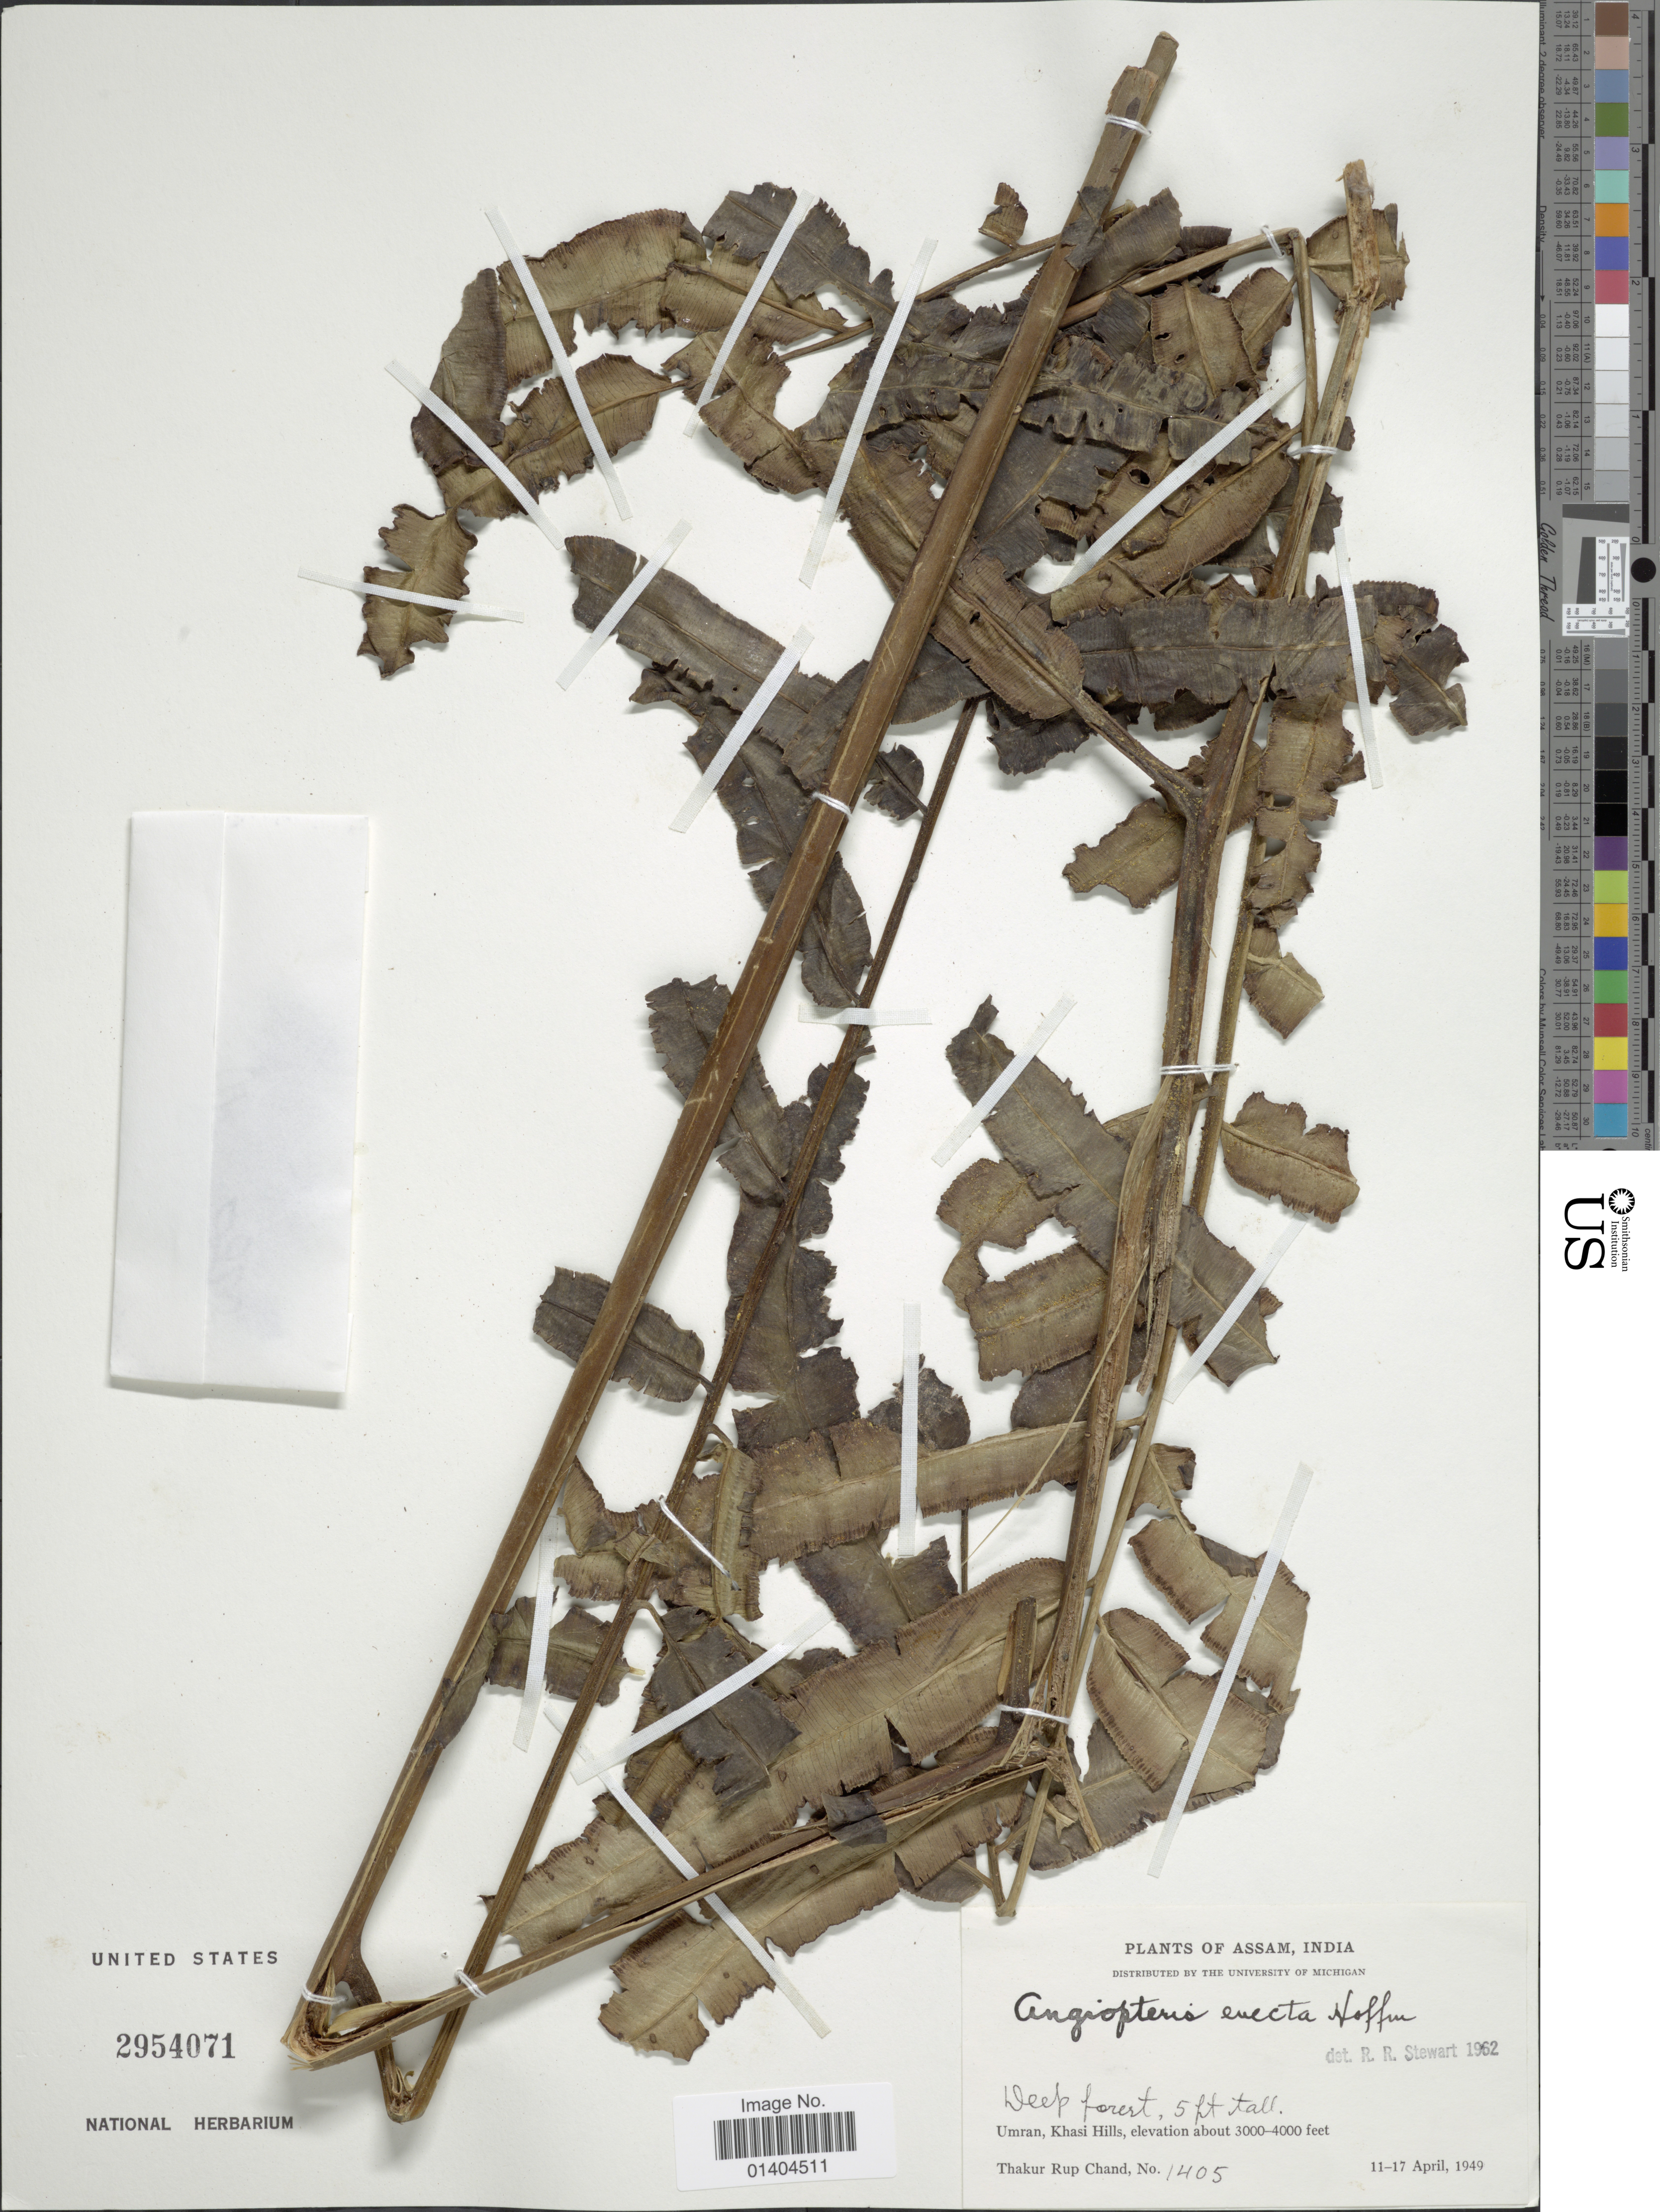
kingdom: Plantae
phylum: Tracheophyta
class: Polypodiopsida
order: Marattiales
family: Marattiaceae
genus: Angiopteris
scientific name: Angiopteris evecta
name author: (G. Forst.) Hoffm.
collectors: T. R. Chand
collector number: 1405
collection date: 1949-04-11/1949-04-17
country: India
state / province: Meghalaya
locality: Umran, Khasi Hills.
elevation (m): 914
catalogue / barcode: US 2954071